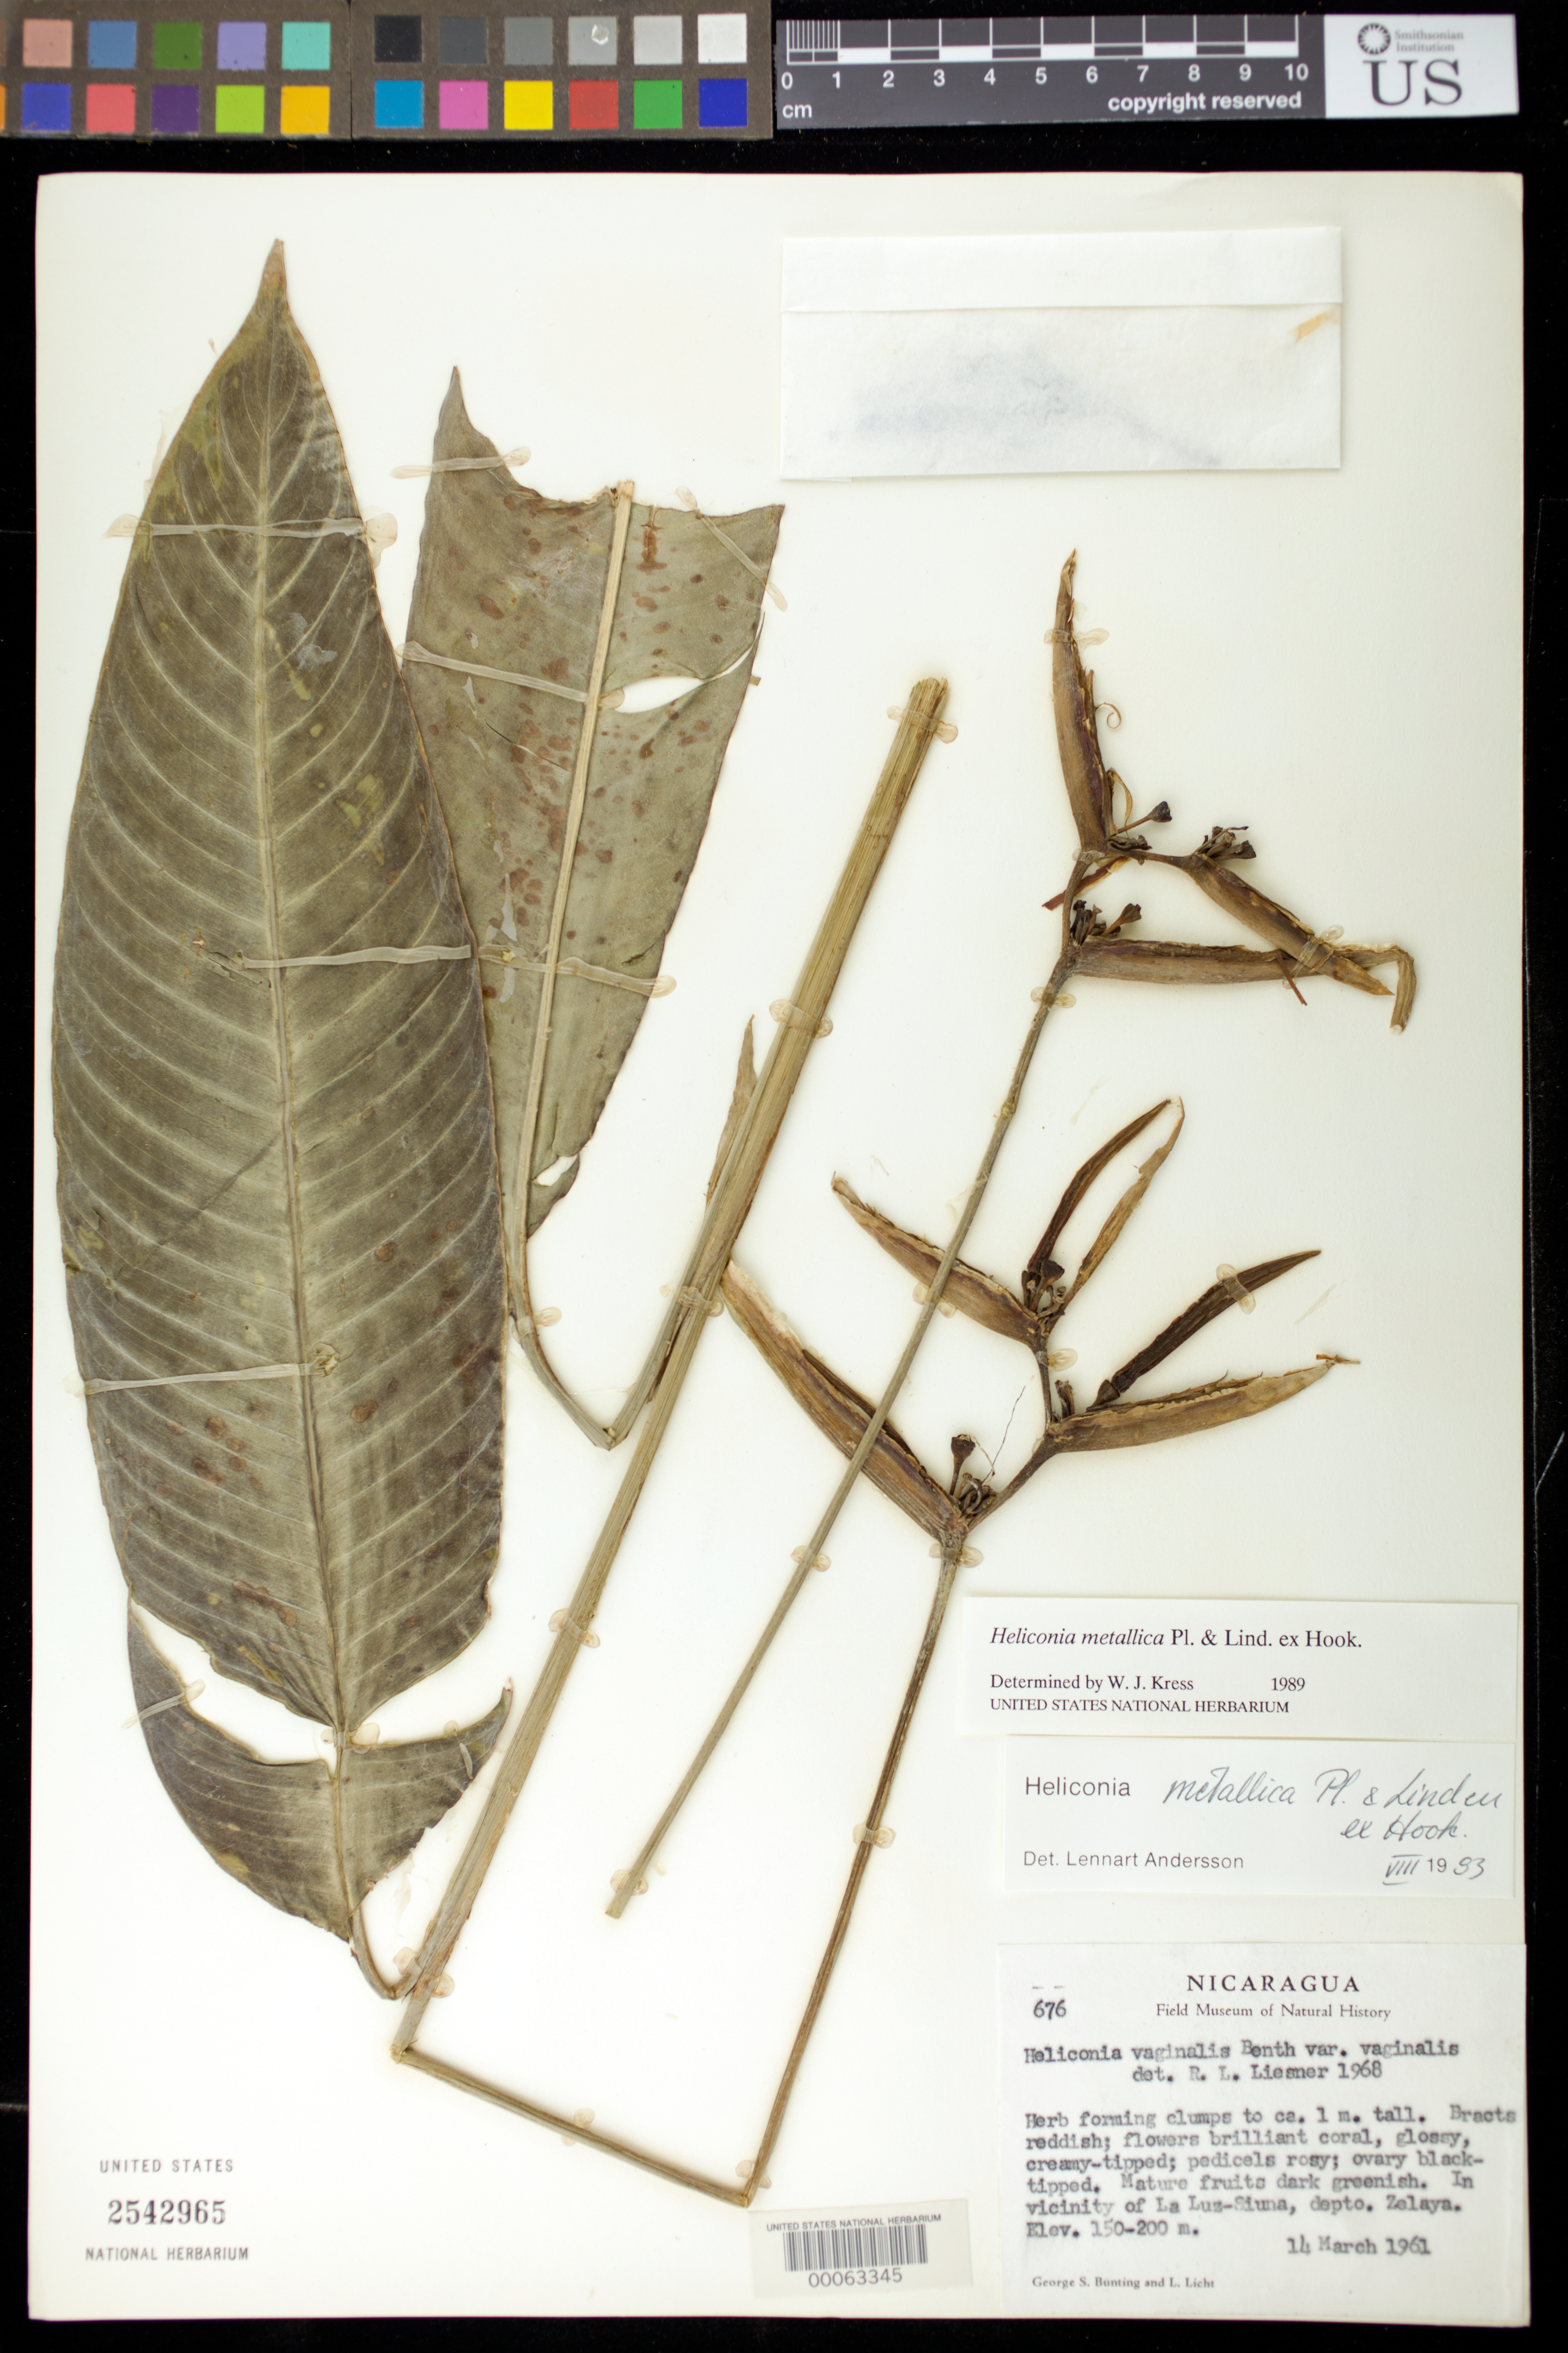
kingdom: Plantae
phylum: Tracheophyta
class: Liliopsida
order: Zingiberales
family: Heliconiaceae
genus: Heliconia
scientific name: Heliconia metallica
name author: Planch. & Linden ex Hook.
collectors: G. S. Bunting & L. Licht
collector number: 676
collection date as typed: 14 Mar 1961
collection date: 1961-03-14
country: Nicaragua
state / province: Atlántico Norte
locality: Vicinity of la luz-siuna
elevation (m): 150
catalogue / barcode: US 2542965